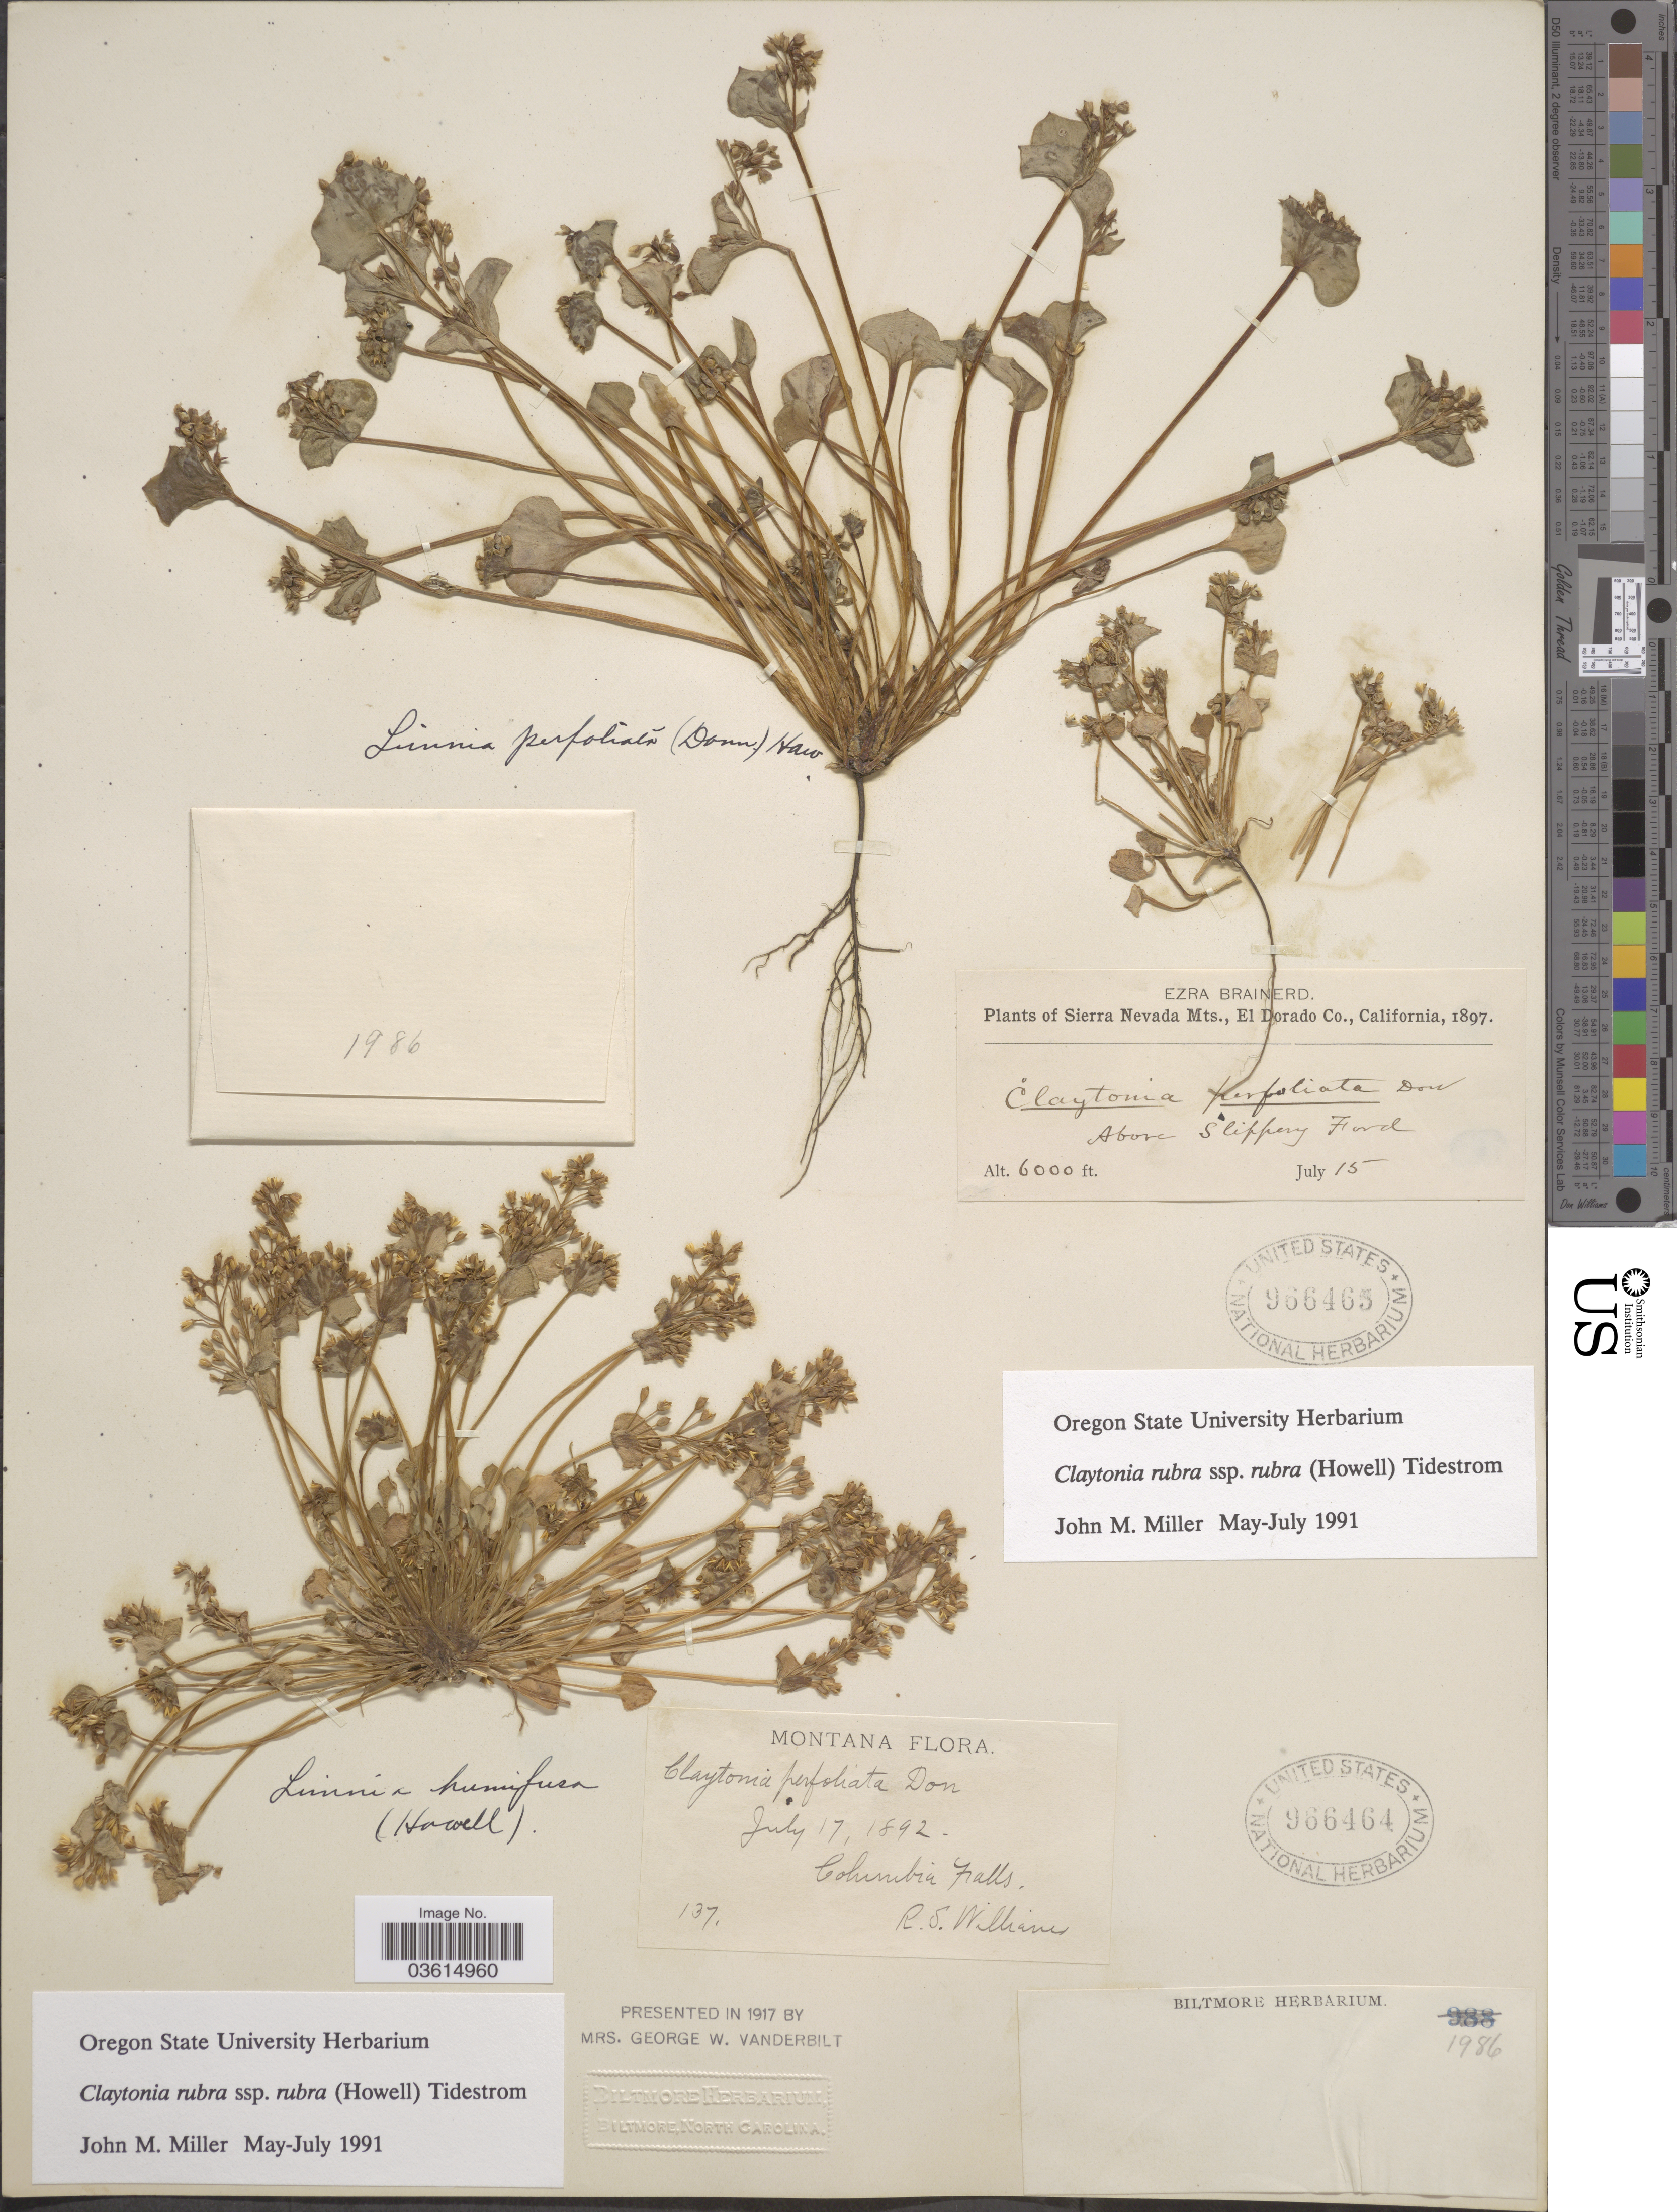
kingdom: Plantae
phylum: Tracheophyta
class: Magnoliopsida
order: Caryophyllales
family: Montiaceae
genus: Claytonia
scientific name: Claytonia rubra subsp. rubra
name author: (Howell) Tidestr.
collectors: R. S. Williams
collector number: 137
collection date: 1892-07-17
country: United States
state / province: Montana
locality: Columbia Falls.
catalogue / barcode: US 966464-2